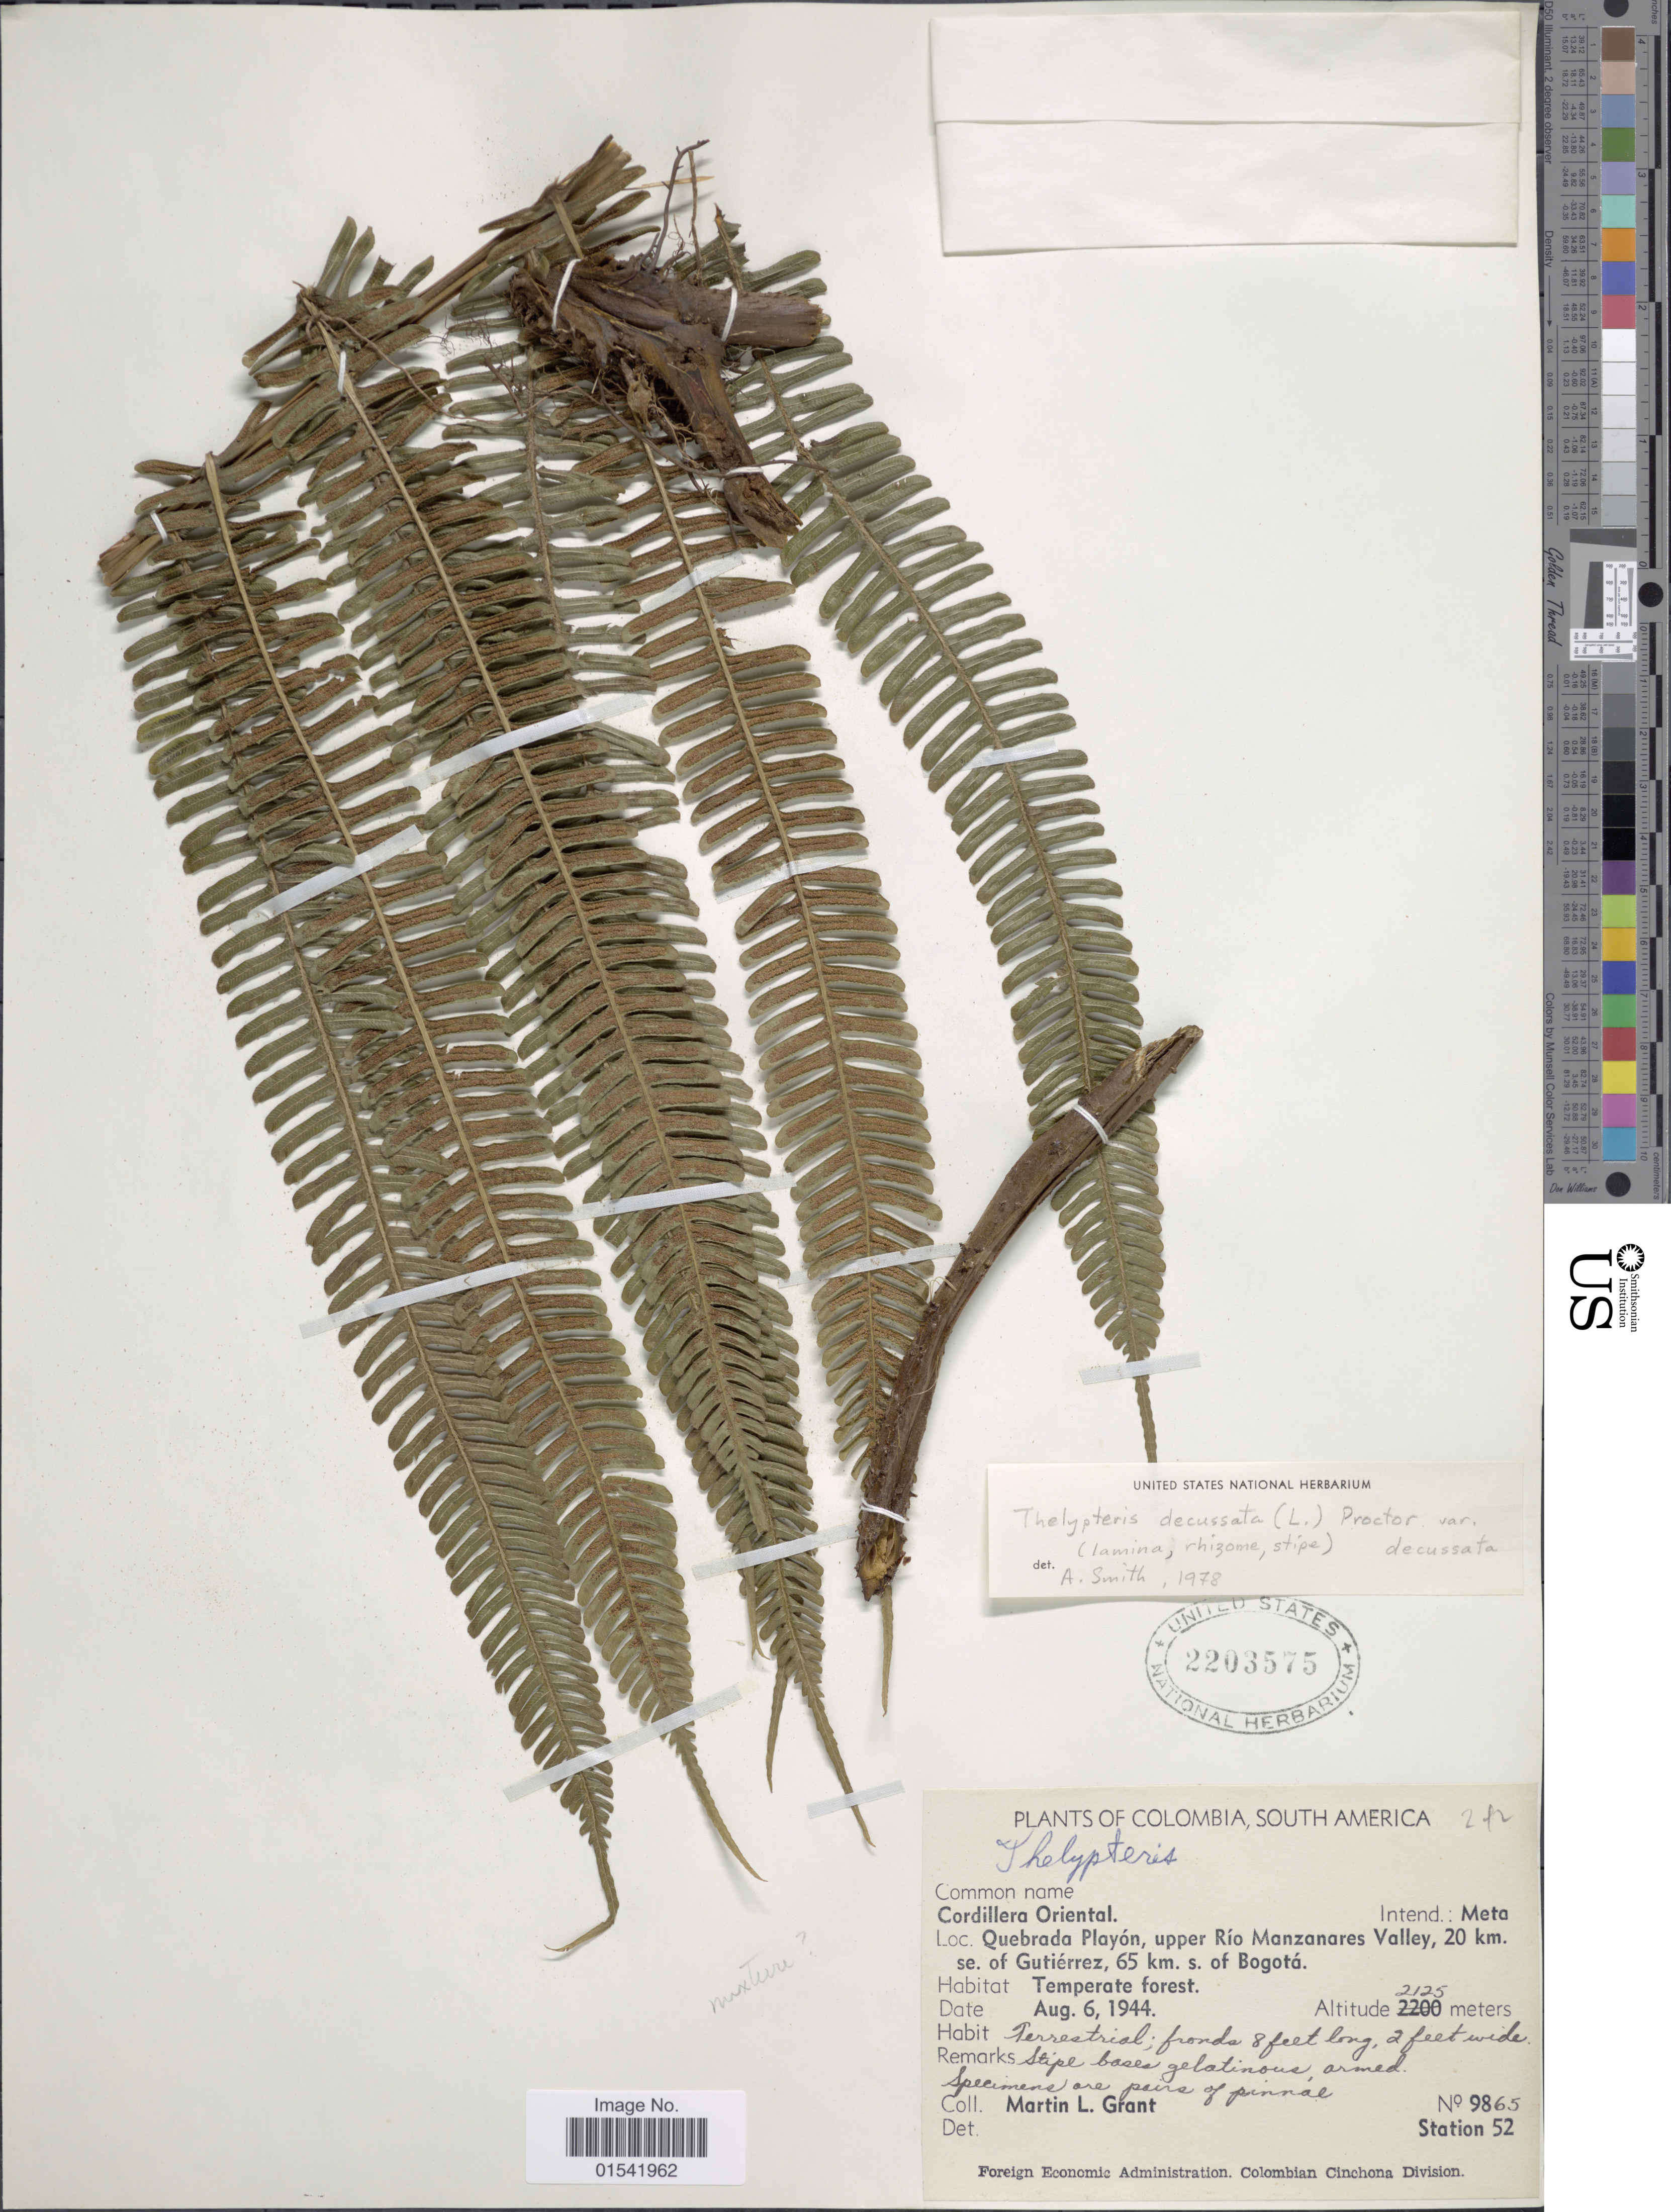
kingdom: Plantae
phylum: Tracheophyta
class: Polypodiopsida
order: Polypodiales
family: Thelypteridaceae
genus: Steiropteris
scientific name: Steiropteris decussata var. decussata (L.) comb. nov., ined. 2015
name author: (L.)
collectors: M. L. Grant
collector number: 9865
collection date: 1944-08-06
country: Colombia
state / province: Meta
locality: Cordillera Oriental, Quebrada Playón, upper Río Manzanares Valley, 20 km. se. of Gutiérrez, 65 km. s. of Bogotá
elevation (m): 2125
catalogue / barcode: US 2203575